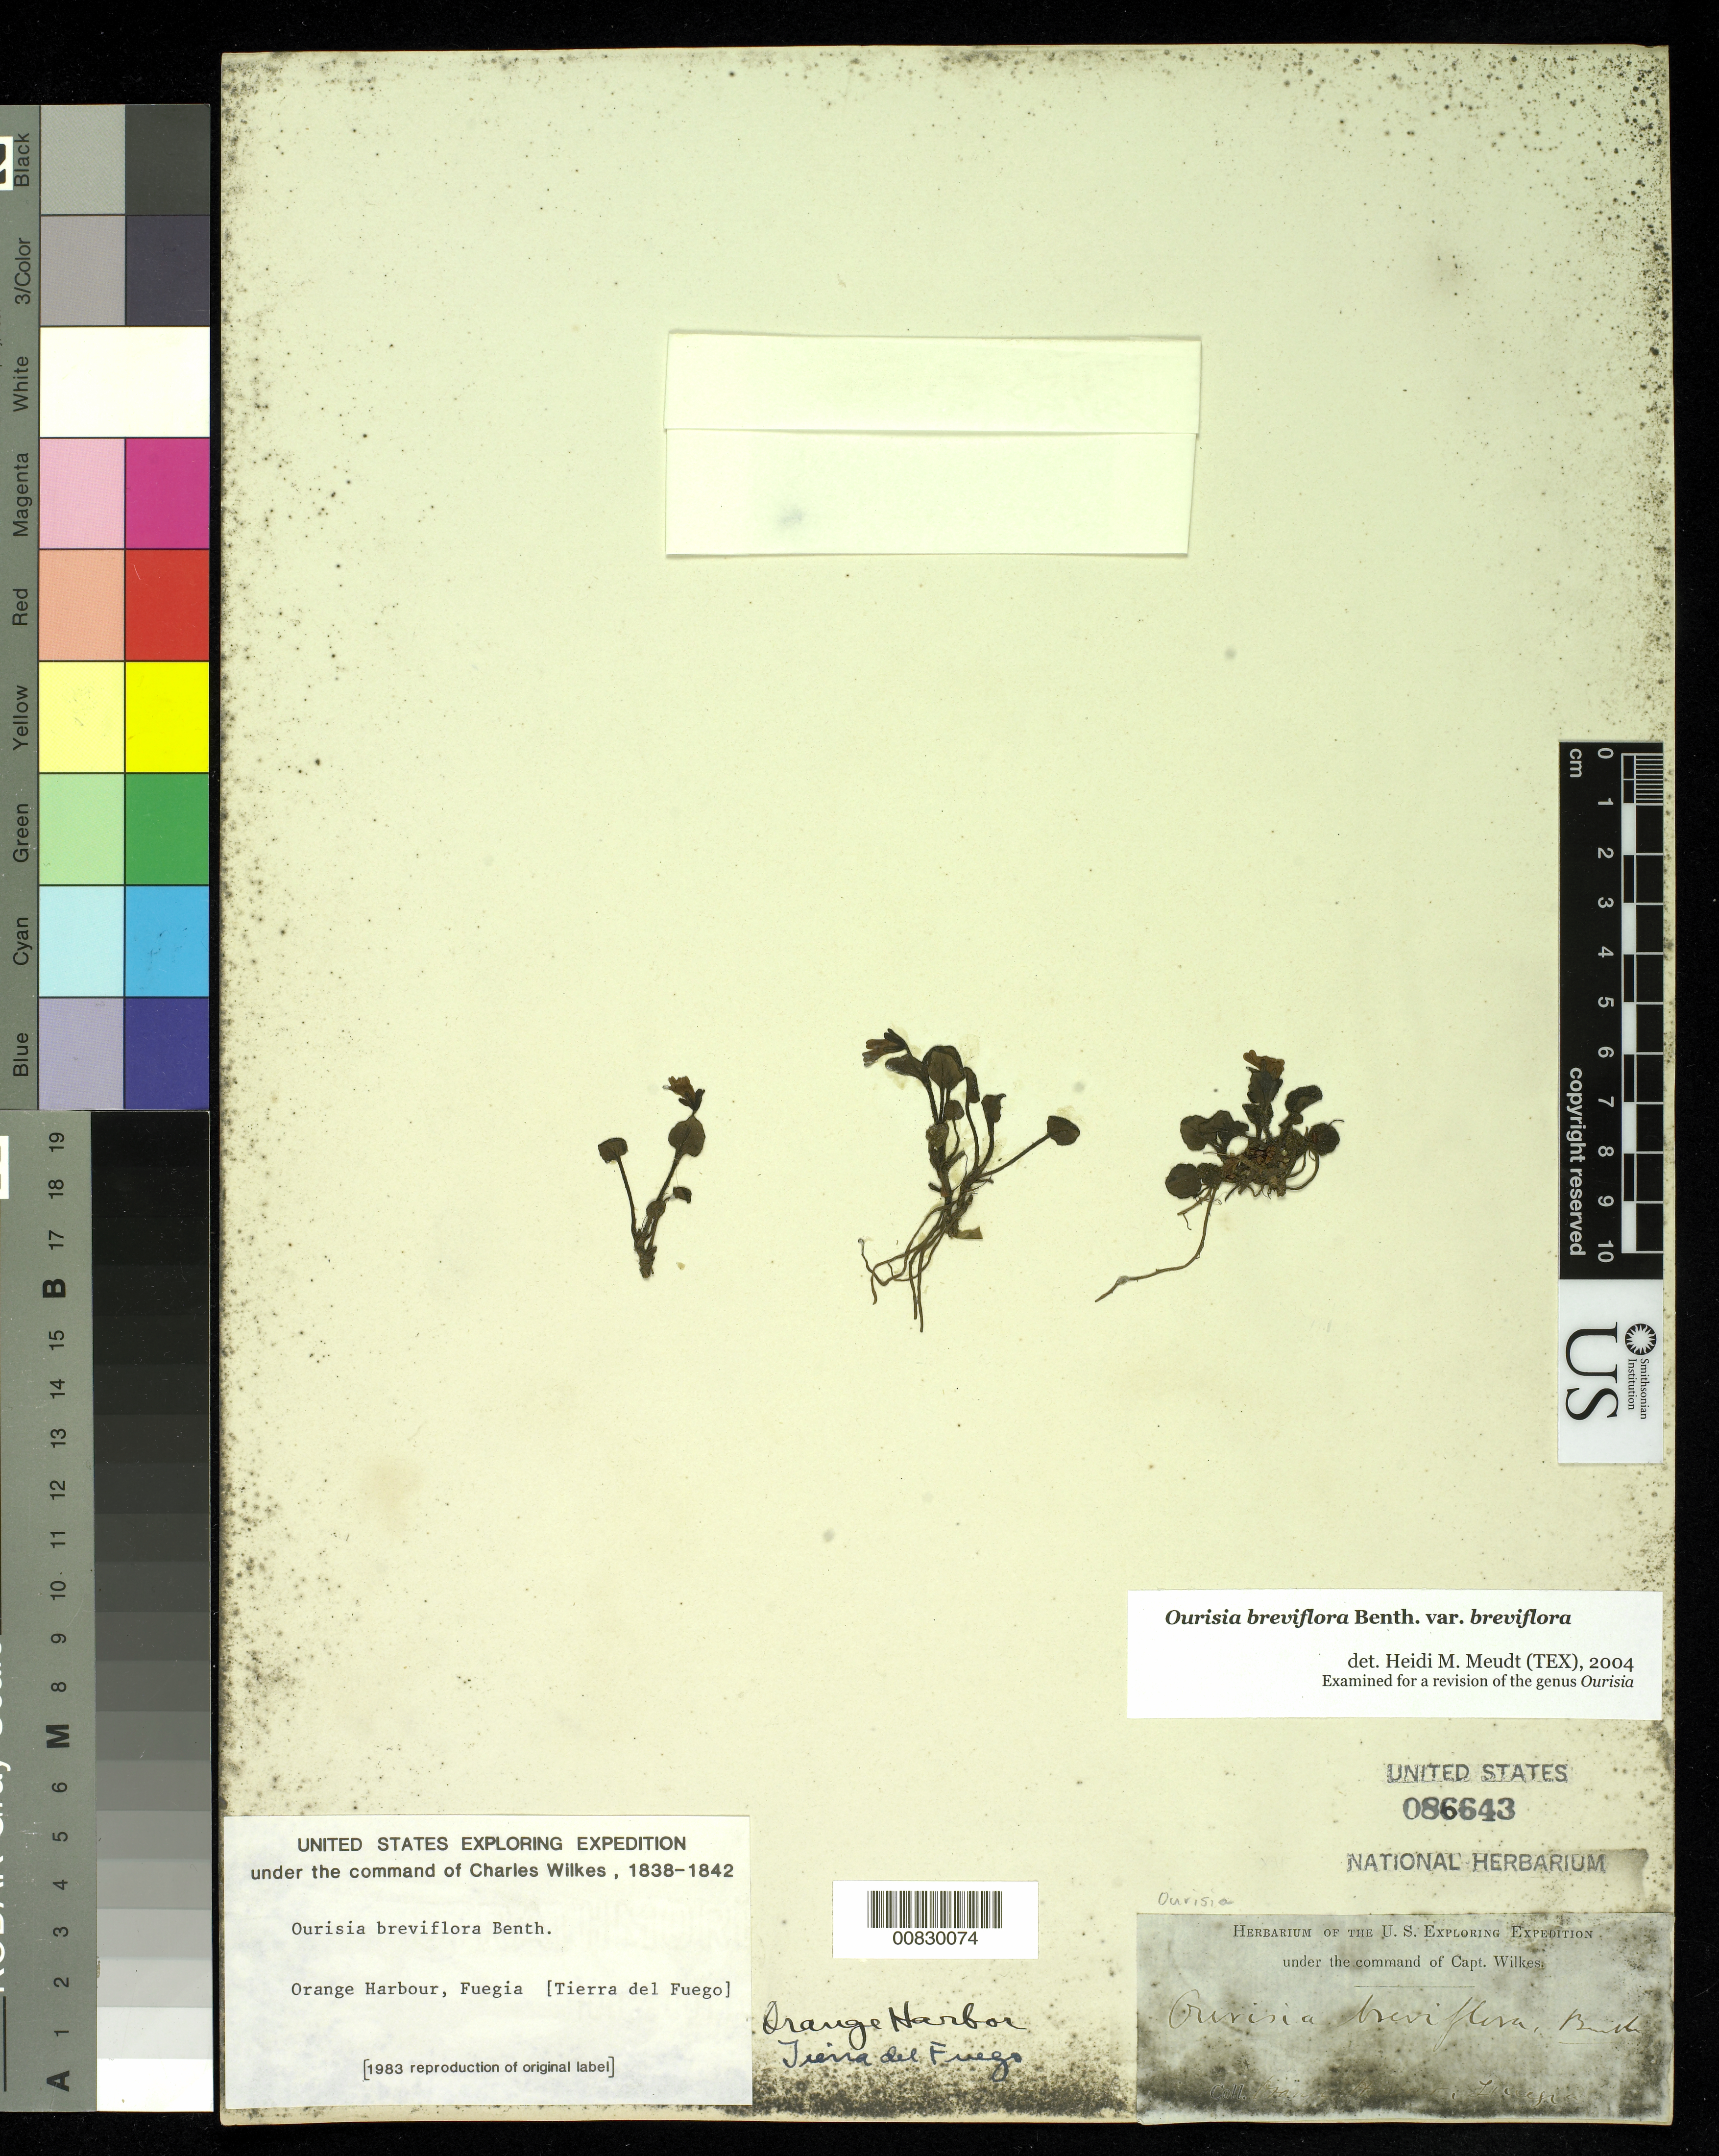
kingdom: Plantae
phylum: Tracheophyta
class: Magnoliopsida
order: Lamiales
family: Plantaginaceae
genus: Ourisia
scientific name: Ourisia breviflora var. breviflora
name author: Benth.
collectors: Wilkes Explor. Exped.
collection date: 1838/1842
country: Argentina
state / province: Tierra del Fuego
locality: Orange Harbor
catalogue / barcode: US 86643